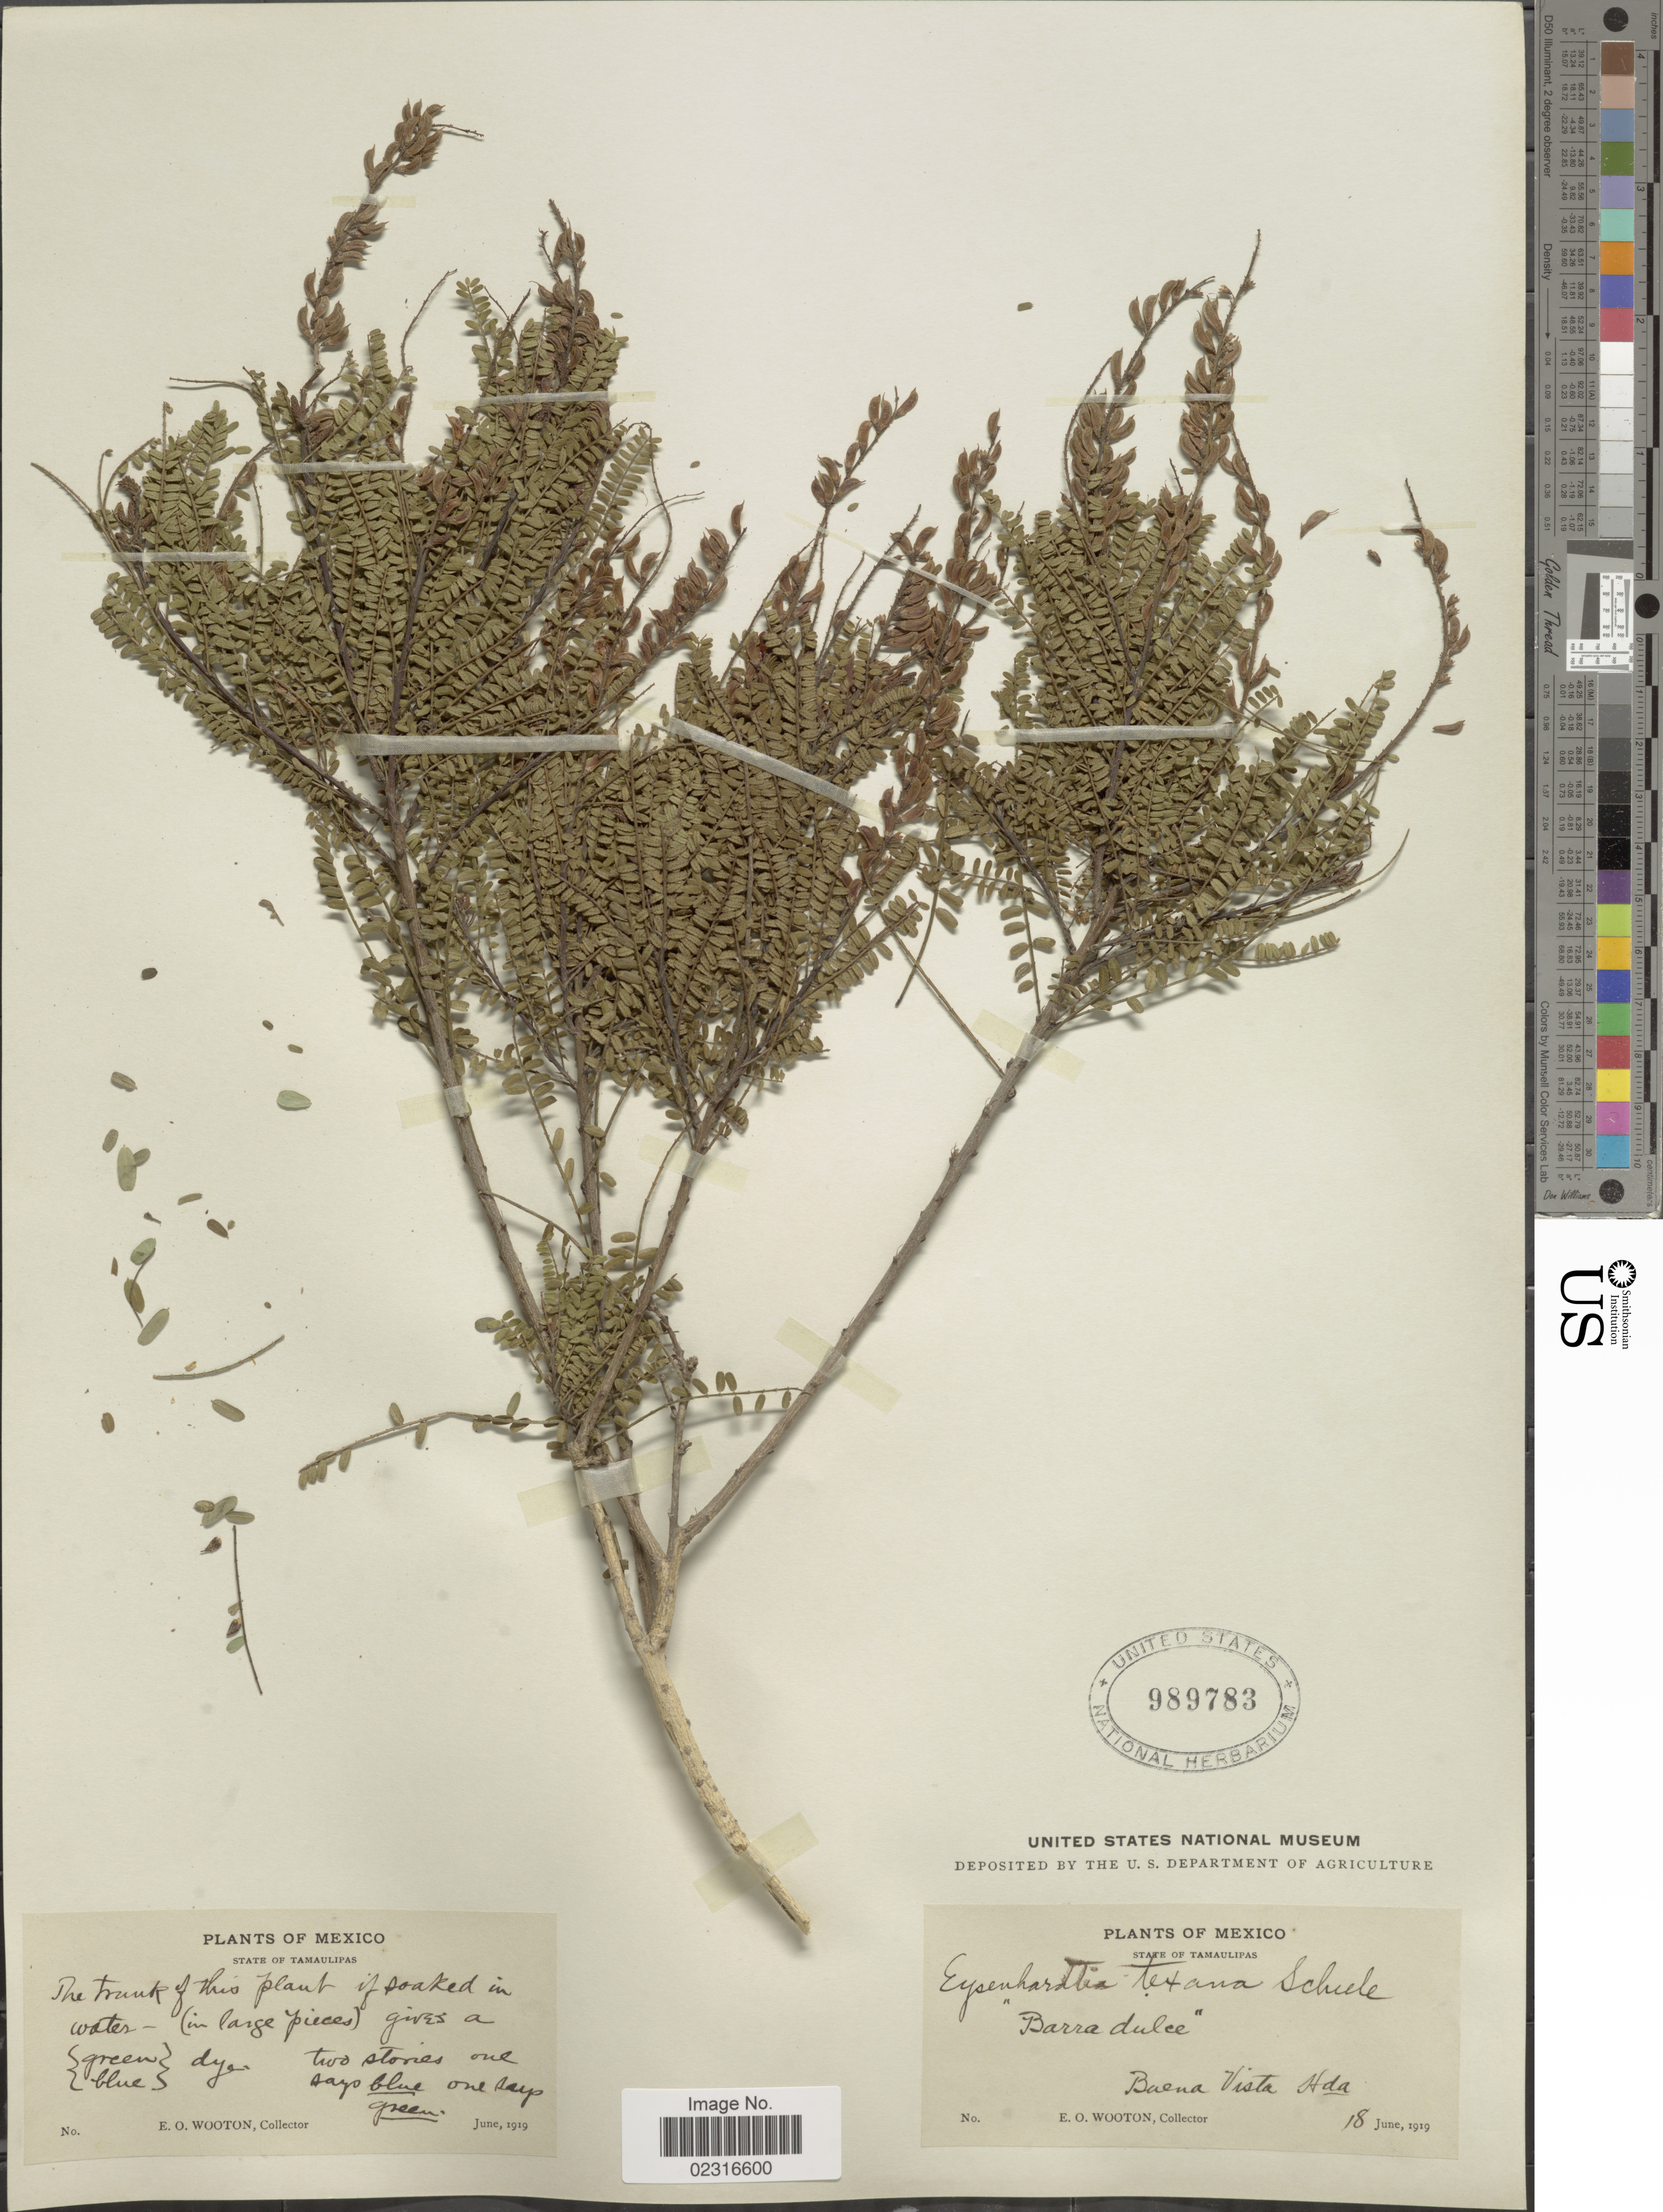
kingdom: Plantae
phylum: Tracheophyta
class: Magnoliopsida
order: Fabales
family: Fabaceae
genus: Eysenhardtia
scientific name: Eysenhardtia texana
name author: Scheele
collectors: E. O. Wooton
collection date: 1919-06-18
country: Mexico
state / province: Tamaulipas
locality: Barra dulce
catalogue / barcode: US 989783